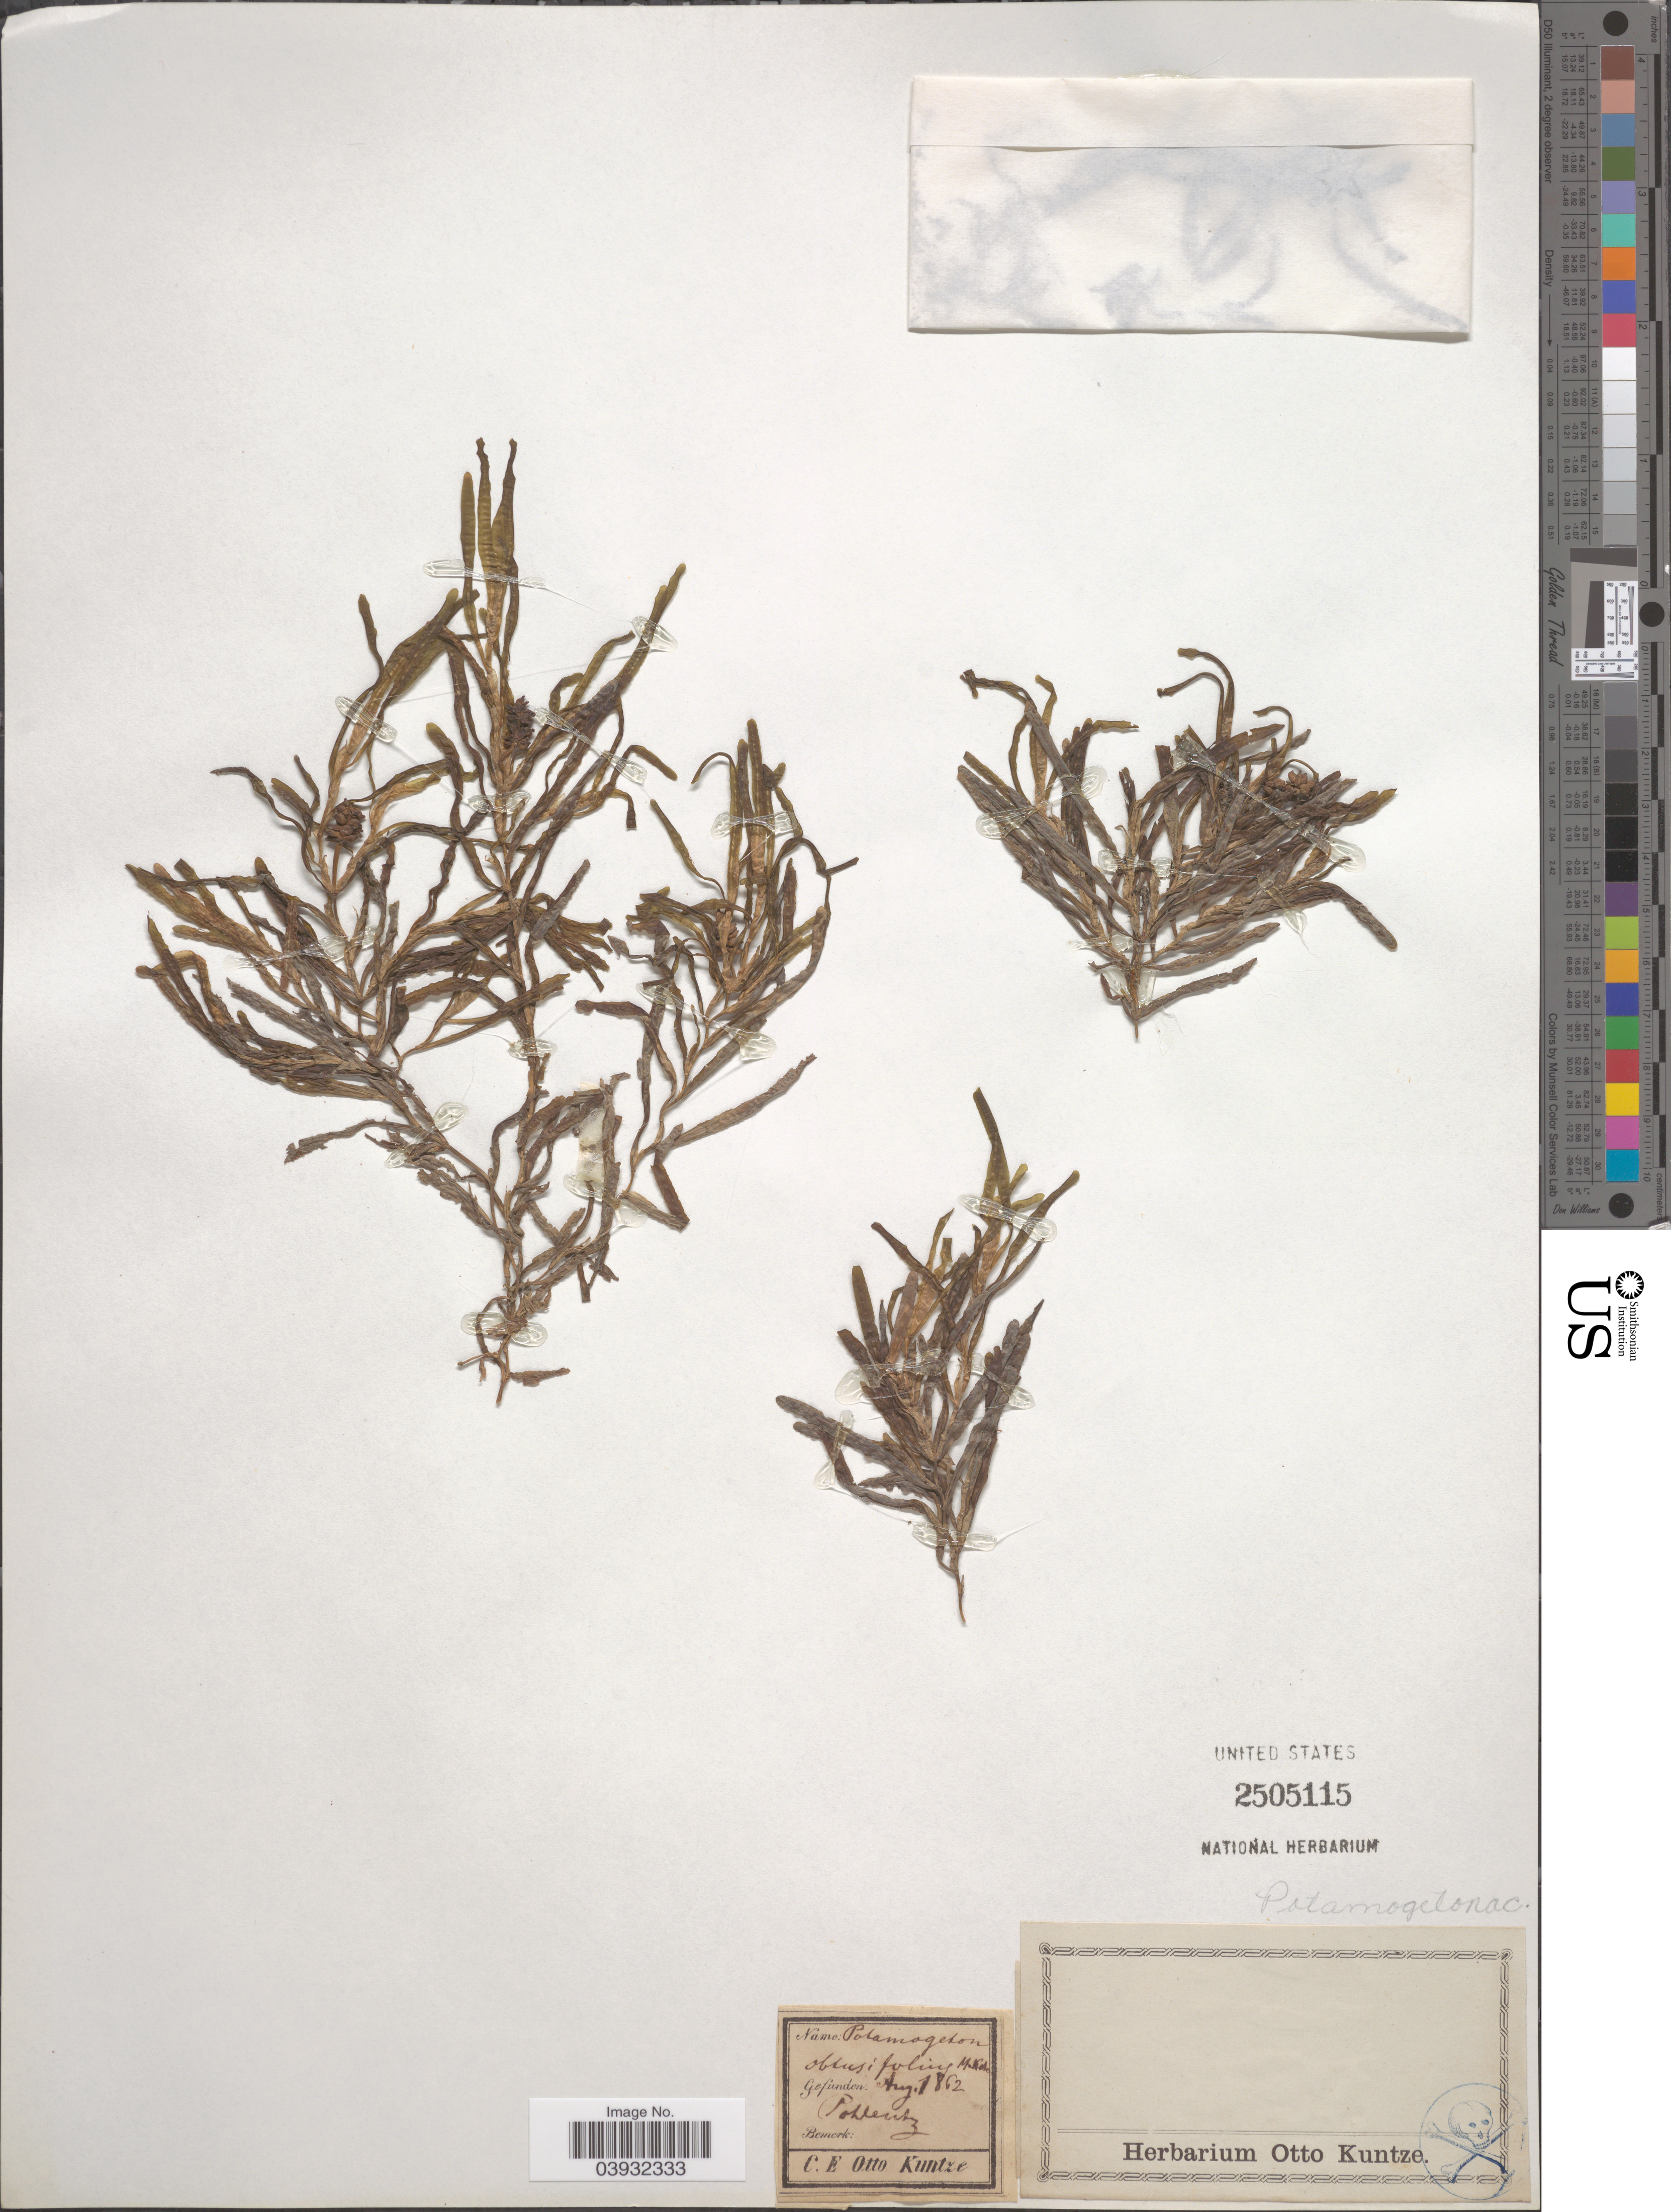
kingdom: Plantae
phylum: Tracheophyta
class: Liliopsida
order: Alismatales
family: Potamogetonaceae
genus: Potamogeton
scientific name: Potamogeton obtusifolius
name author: Mert. & W.D.J. Koch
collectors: C.E.O. Kuntze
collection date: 1862-08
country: Germany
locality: Pohlentz [interpreted].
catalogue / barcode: US 2505115